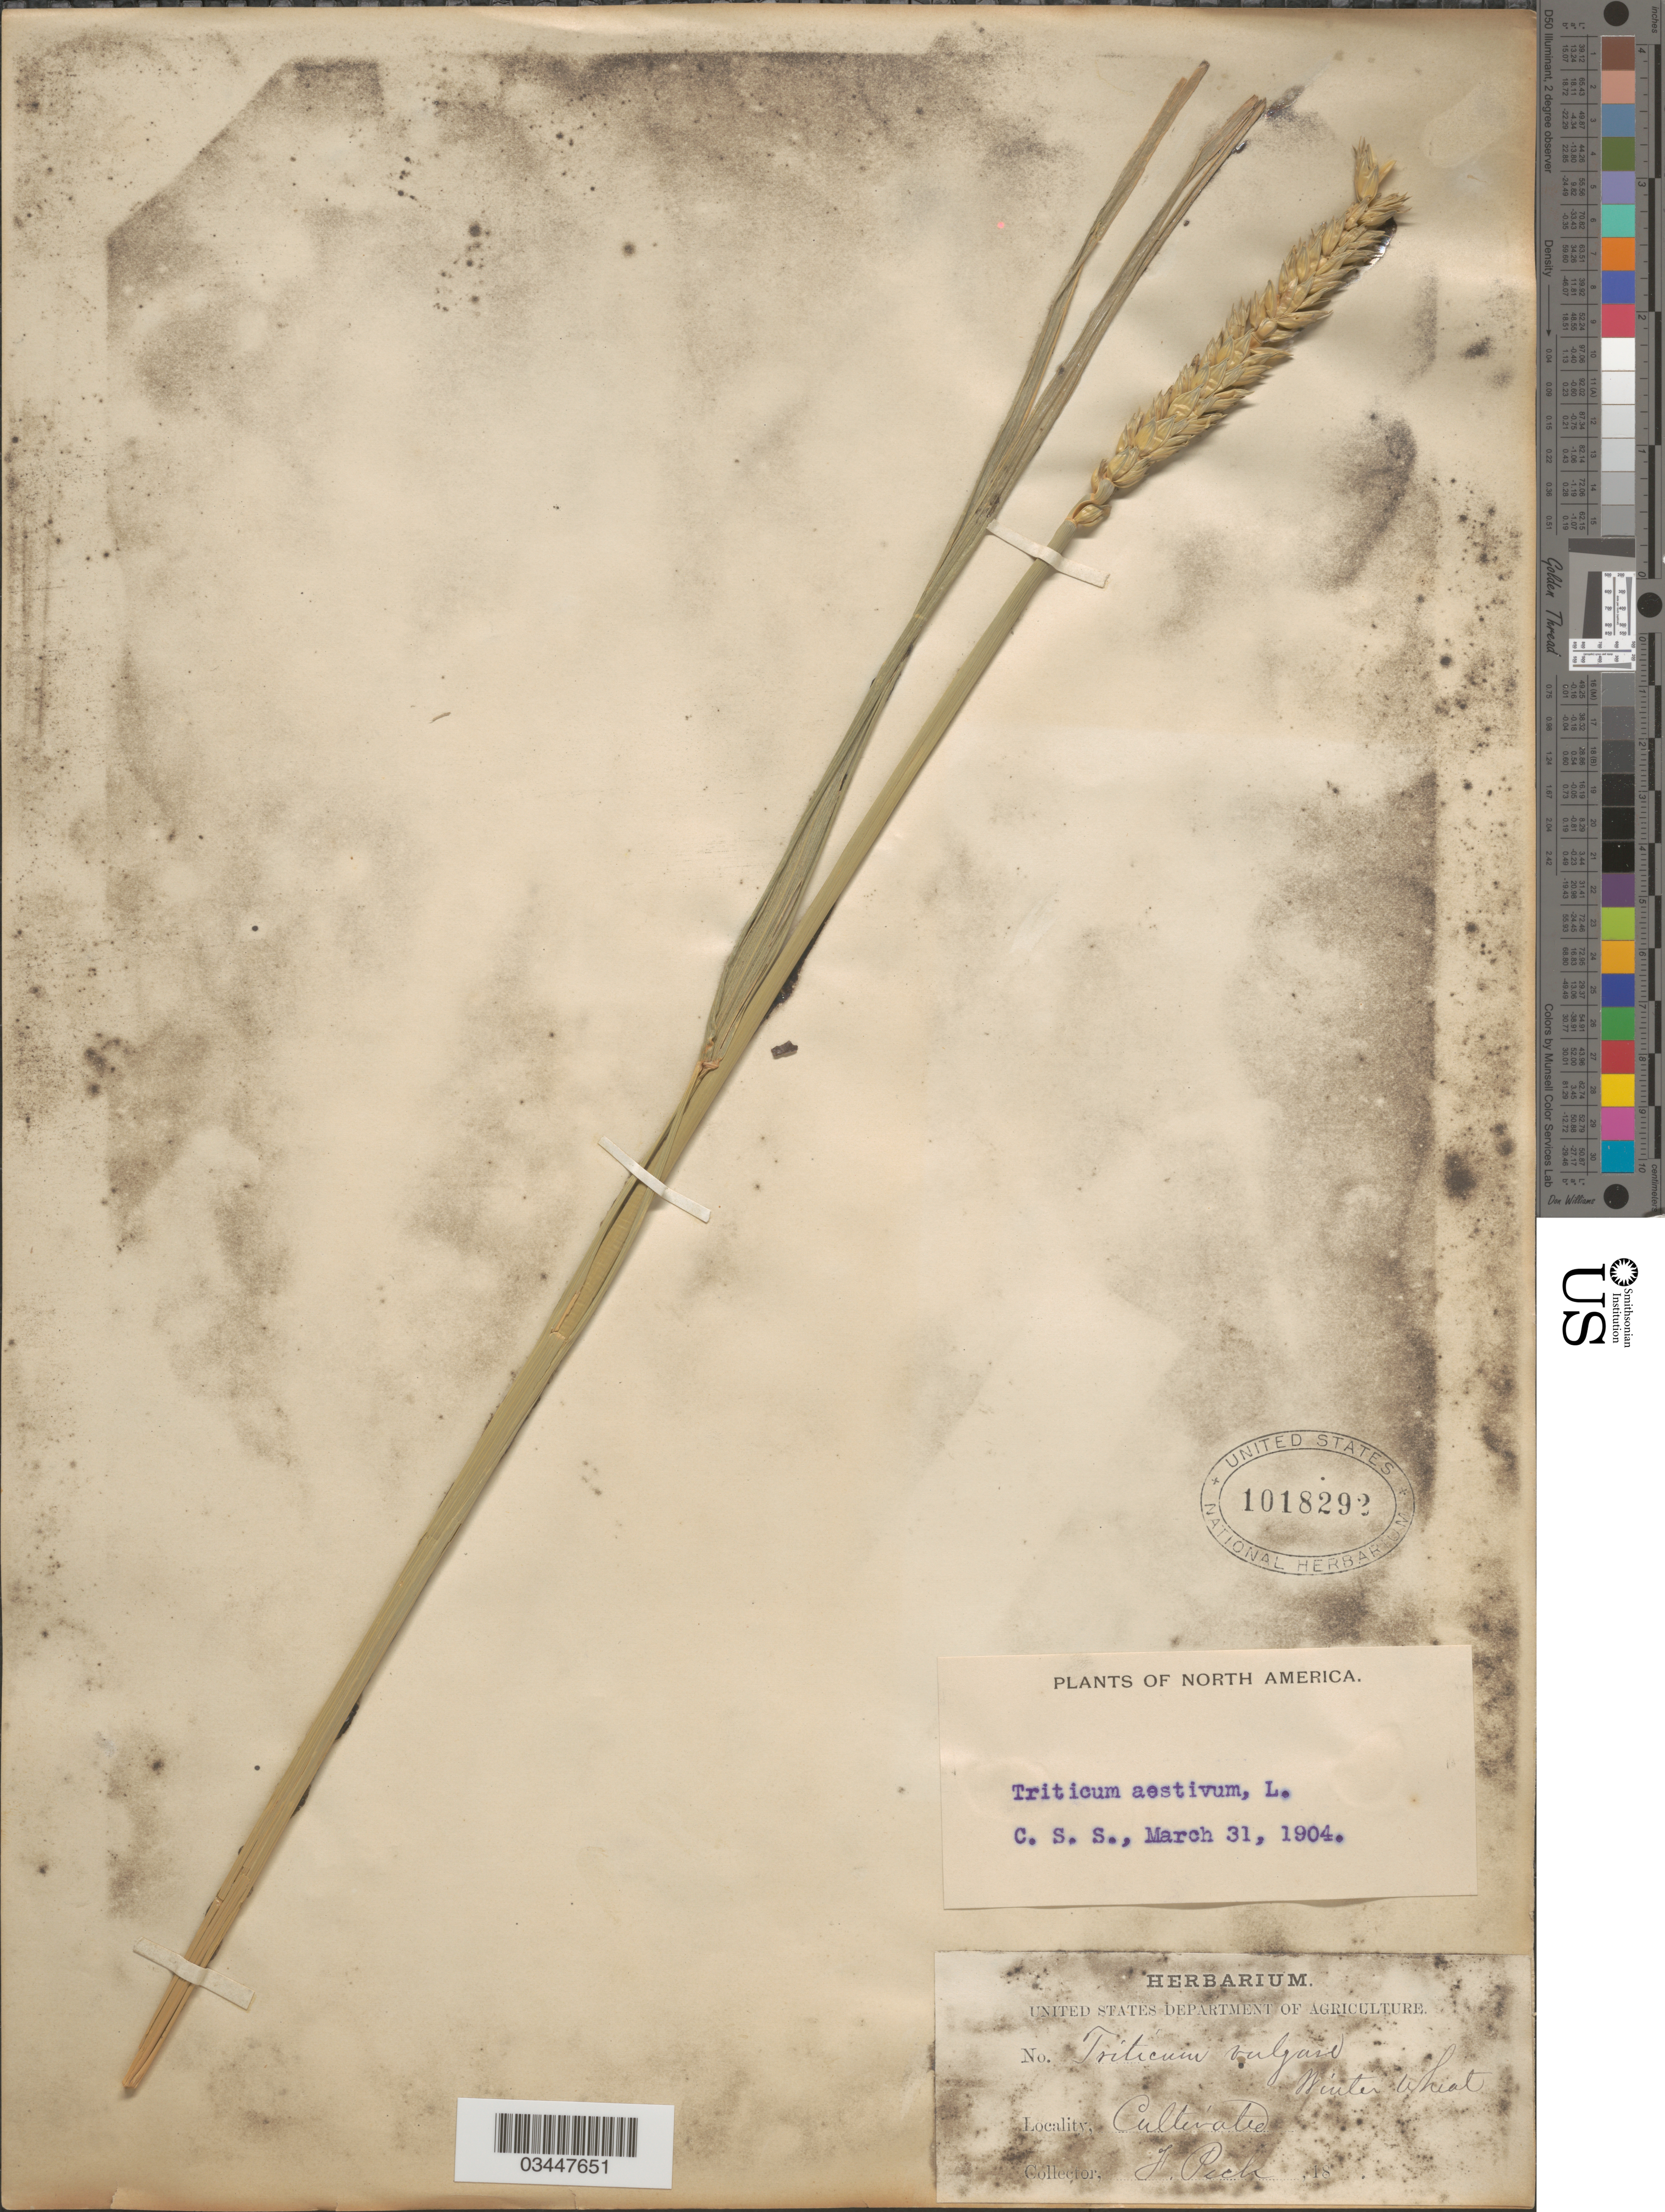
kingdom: Plantae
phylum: Tracheophyta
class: Liliopsida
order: Poales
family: Poaceae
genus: Triticum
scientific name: Triticum aestivum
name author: L.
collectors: F. Peck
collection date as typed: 18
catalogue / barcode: US 1018292